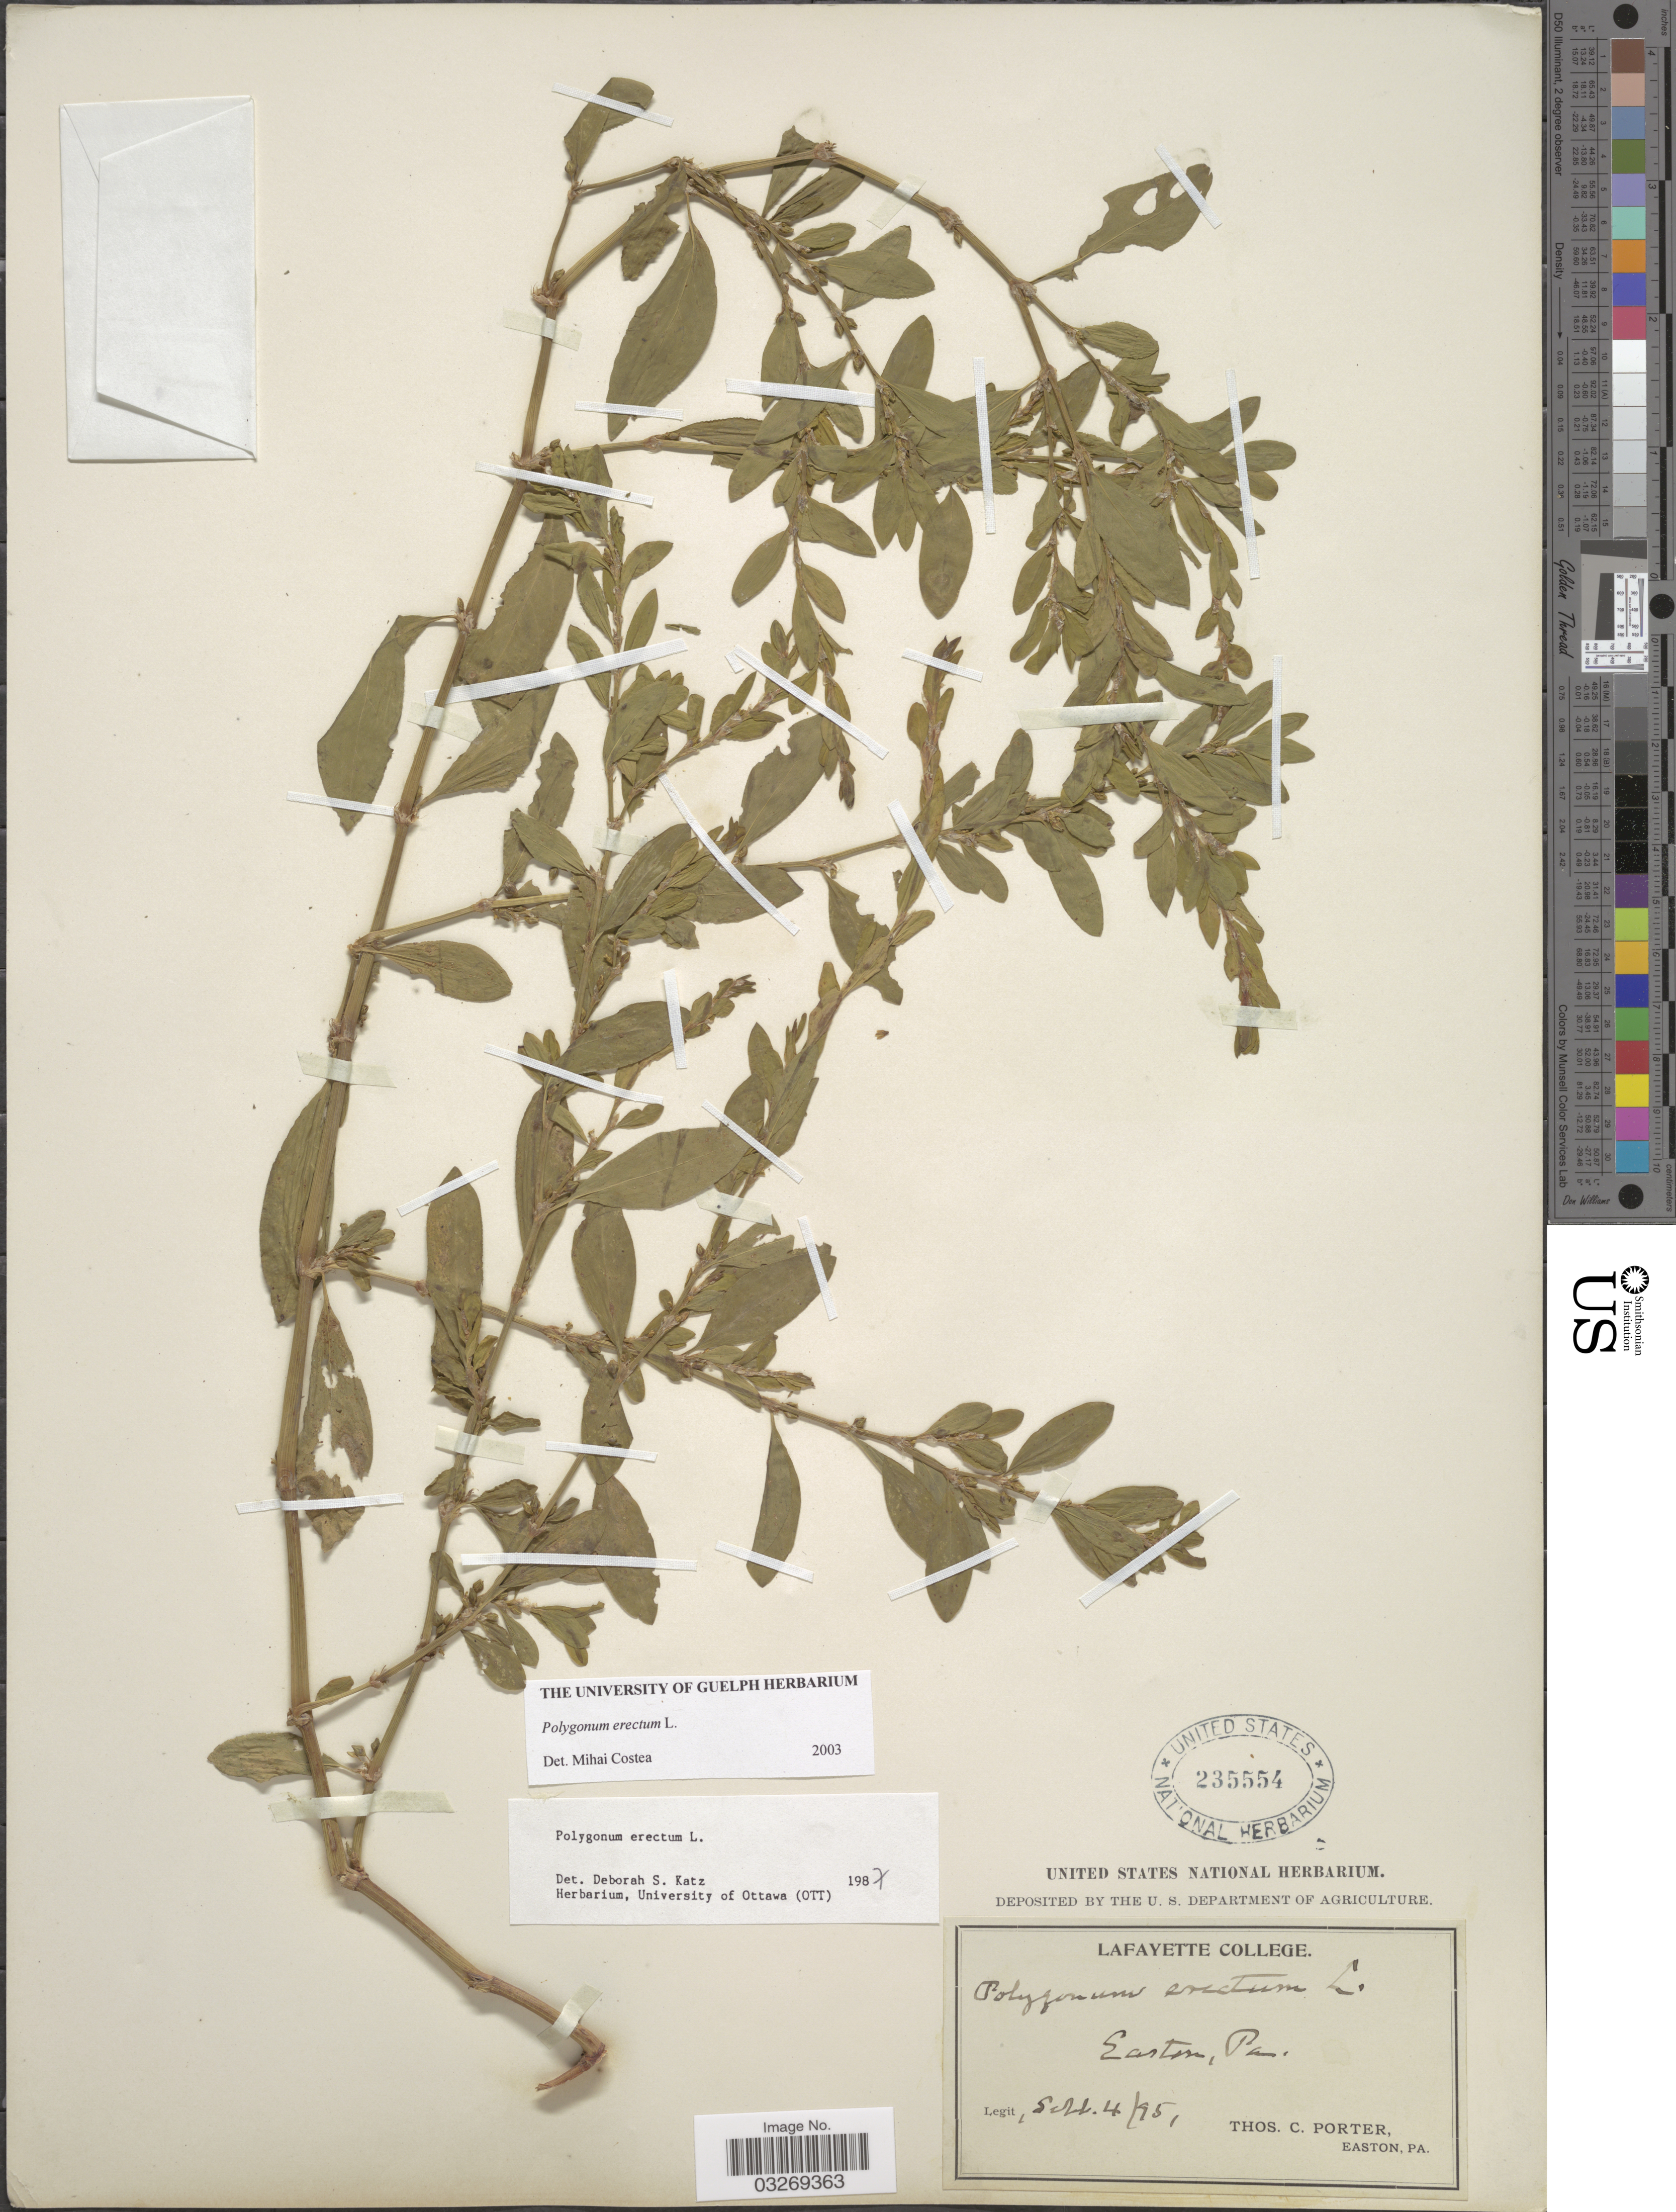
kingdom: Plantae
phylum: Tracheophyta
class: Magnoliopsida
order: Caryophyllales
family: Polygonaceae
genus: Polygonum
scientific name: Polygonum erectum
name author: L.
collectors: T. Porter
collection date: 1951-09-04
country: United States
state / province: Pennsylvania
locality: Easton, Pa.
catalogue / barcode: US 235554